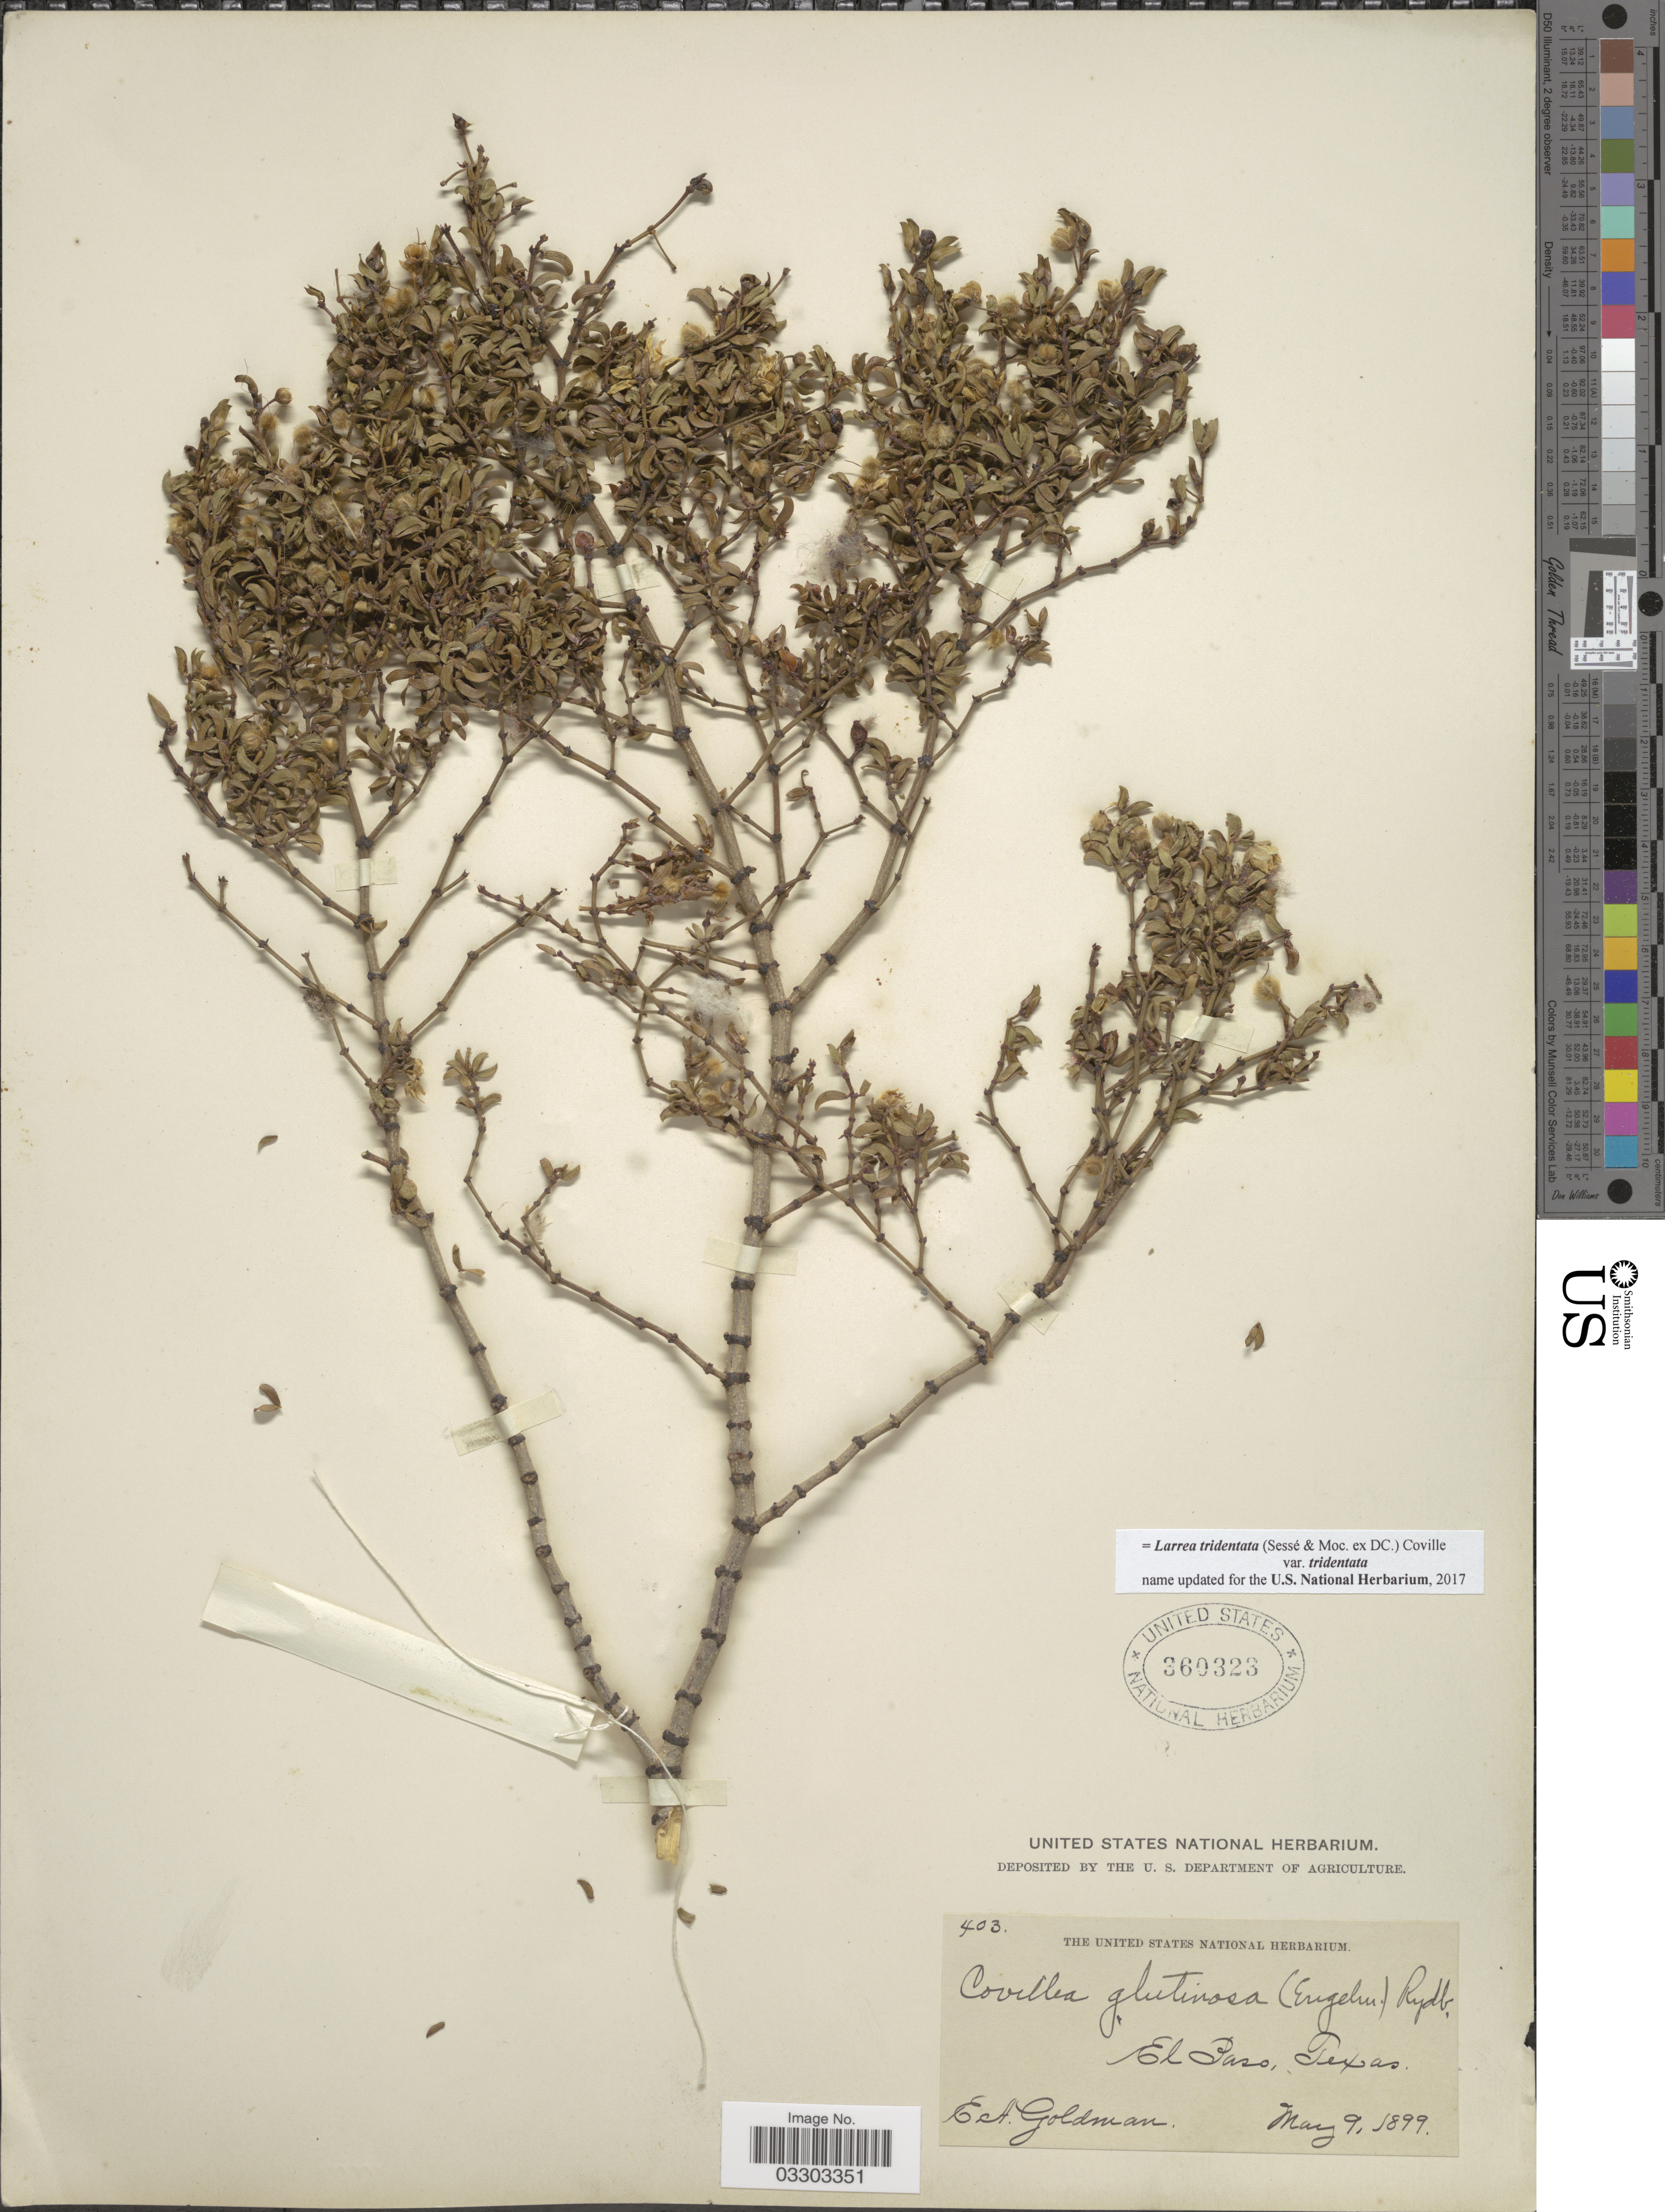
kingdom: Plantae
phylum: Tracheophyta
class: Magnoliopsida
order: Zygophyllales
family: Zygophyllaceae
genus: Larrea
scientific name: Larrea tridentata var. tridentata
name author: (Sessé & Moc. ex DC.) Coville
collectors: E. A. Goldman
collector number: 403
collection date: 1899-05-09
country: United States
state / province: Texas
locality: El Paso.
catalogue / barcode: US 360323